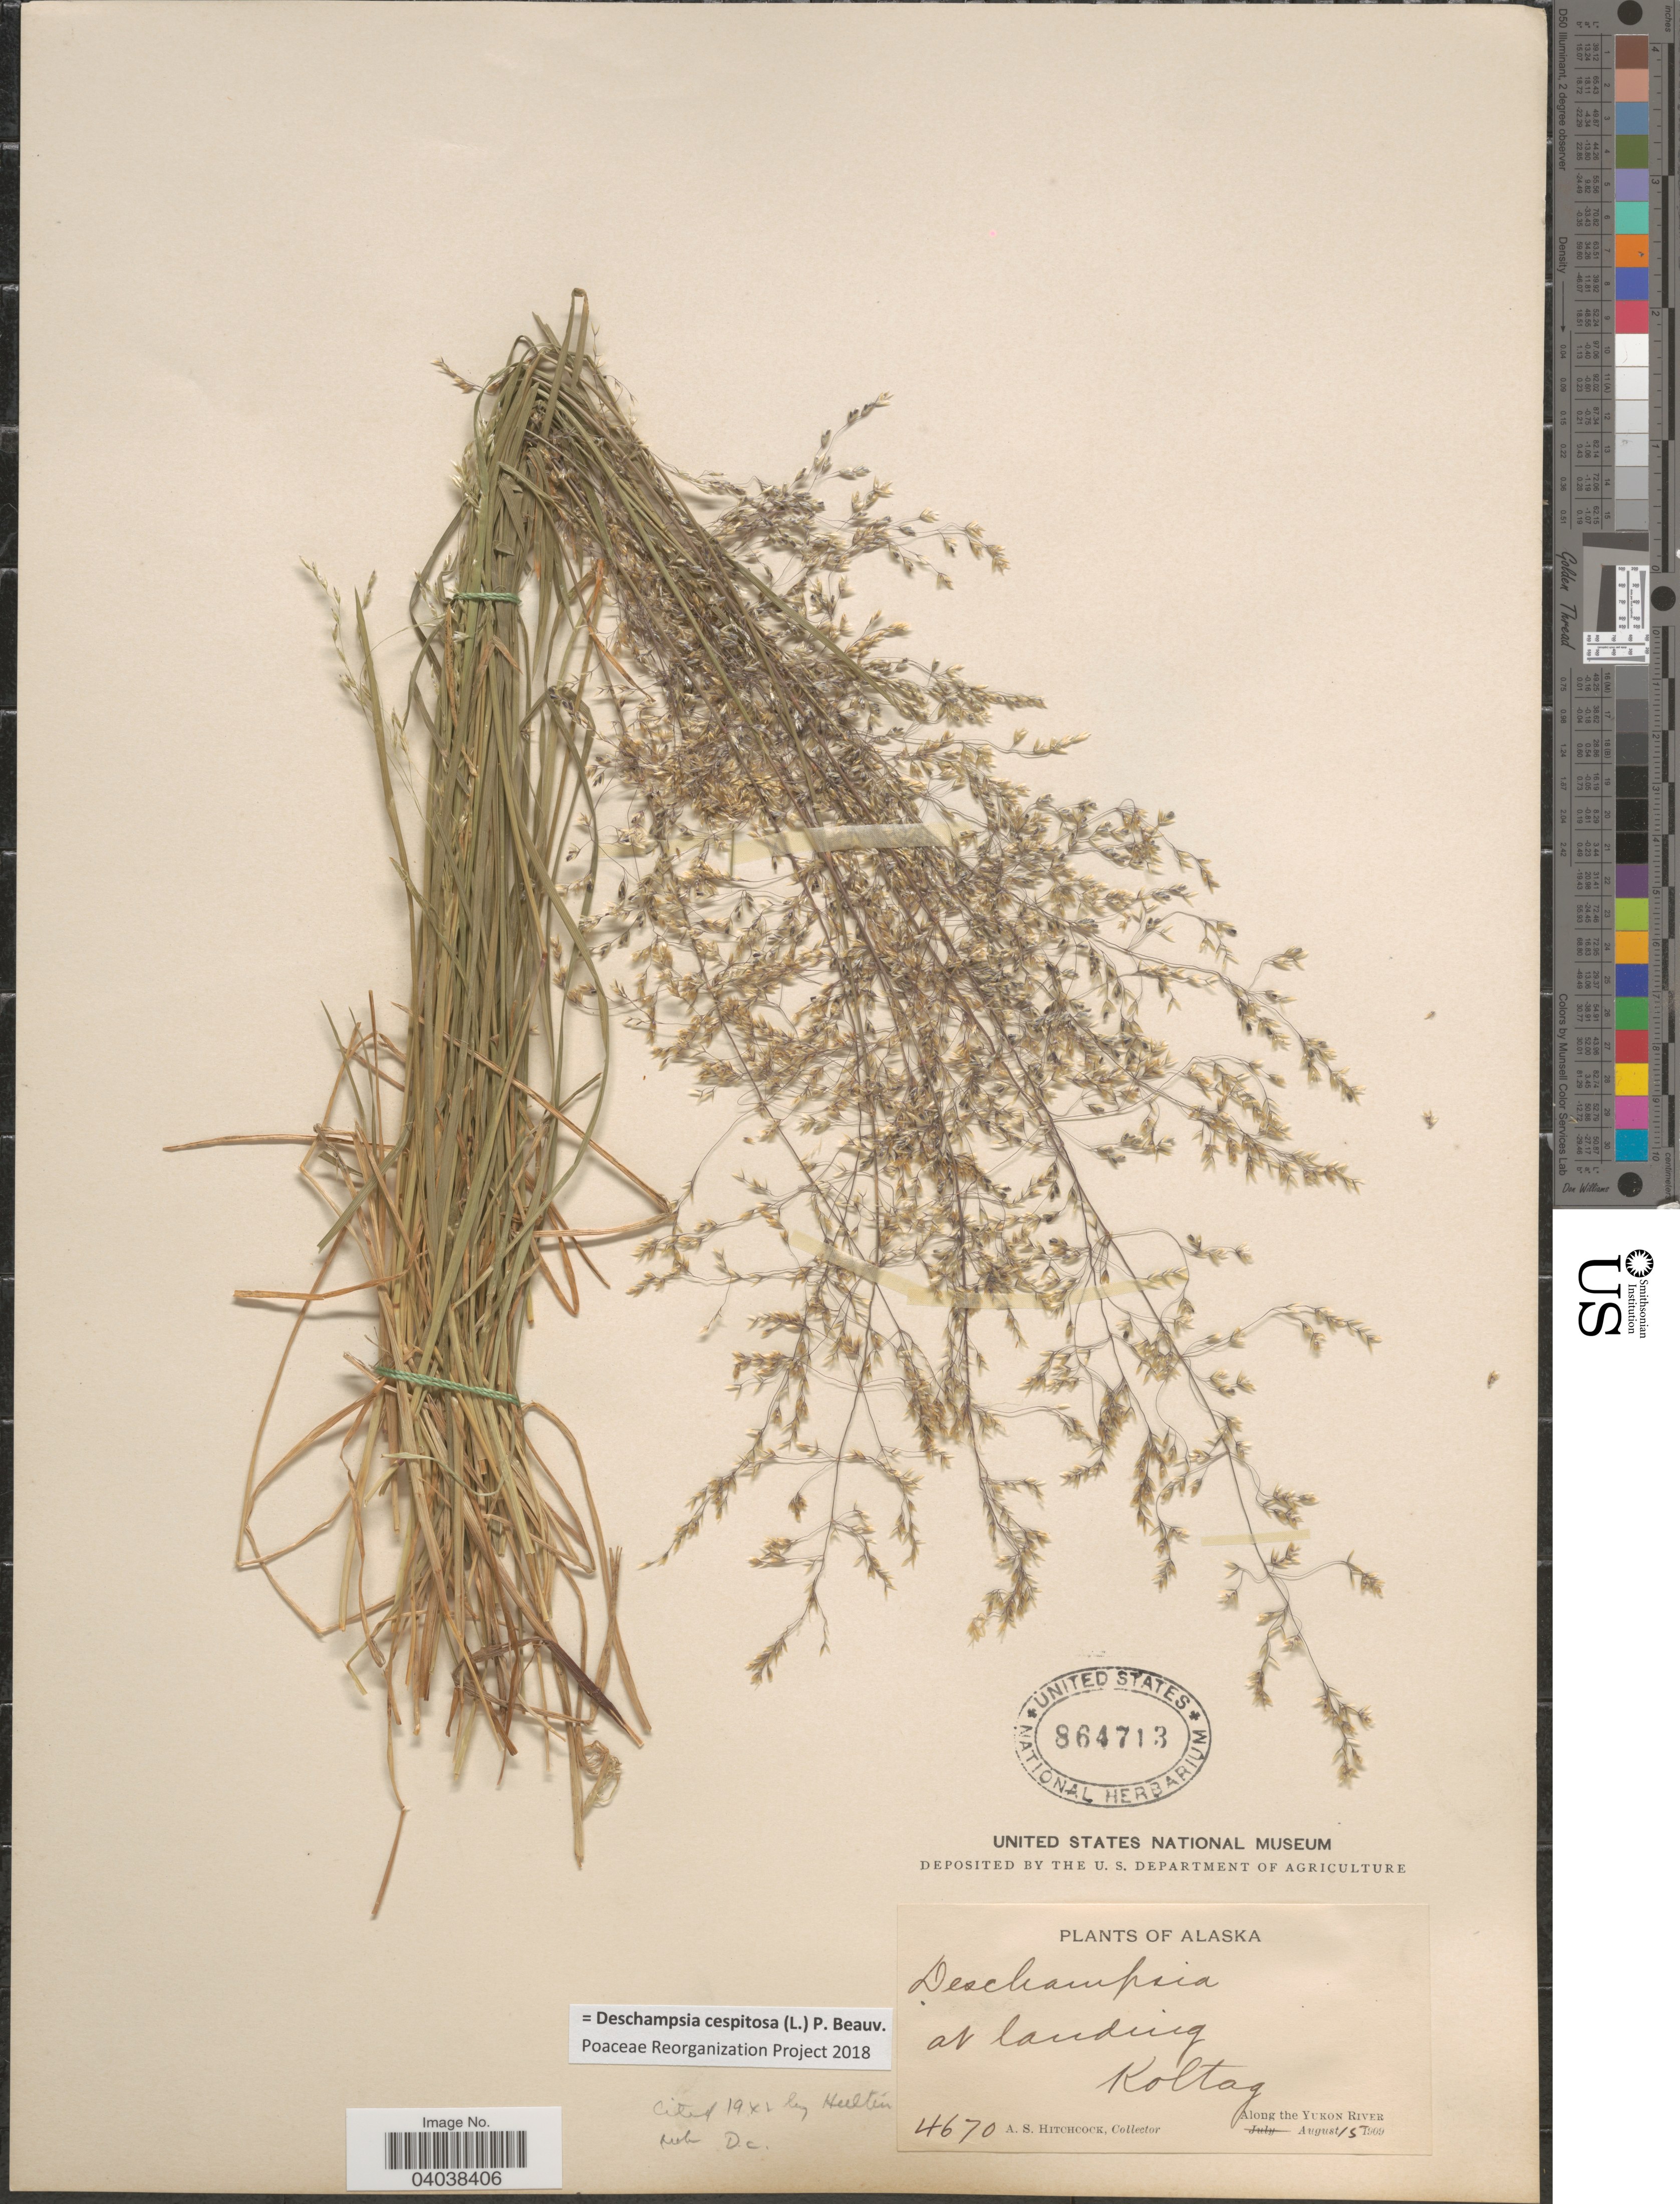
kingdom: Plantae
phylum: Tracheophyta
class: Liliopsida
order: Poales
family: Poaceae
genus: Deschampsia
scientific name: Deschampsia cespitosa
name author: (L.) P. Beauv.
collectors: A. S. Hitchcock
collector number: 4670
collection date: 1909-08-15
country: United States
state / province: Alaska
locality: At landing. Kotog. Along the Yukon River.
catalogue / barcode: US 864713